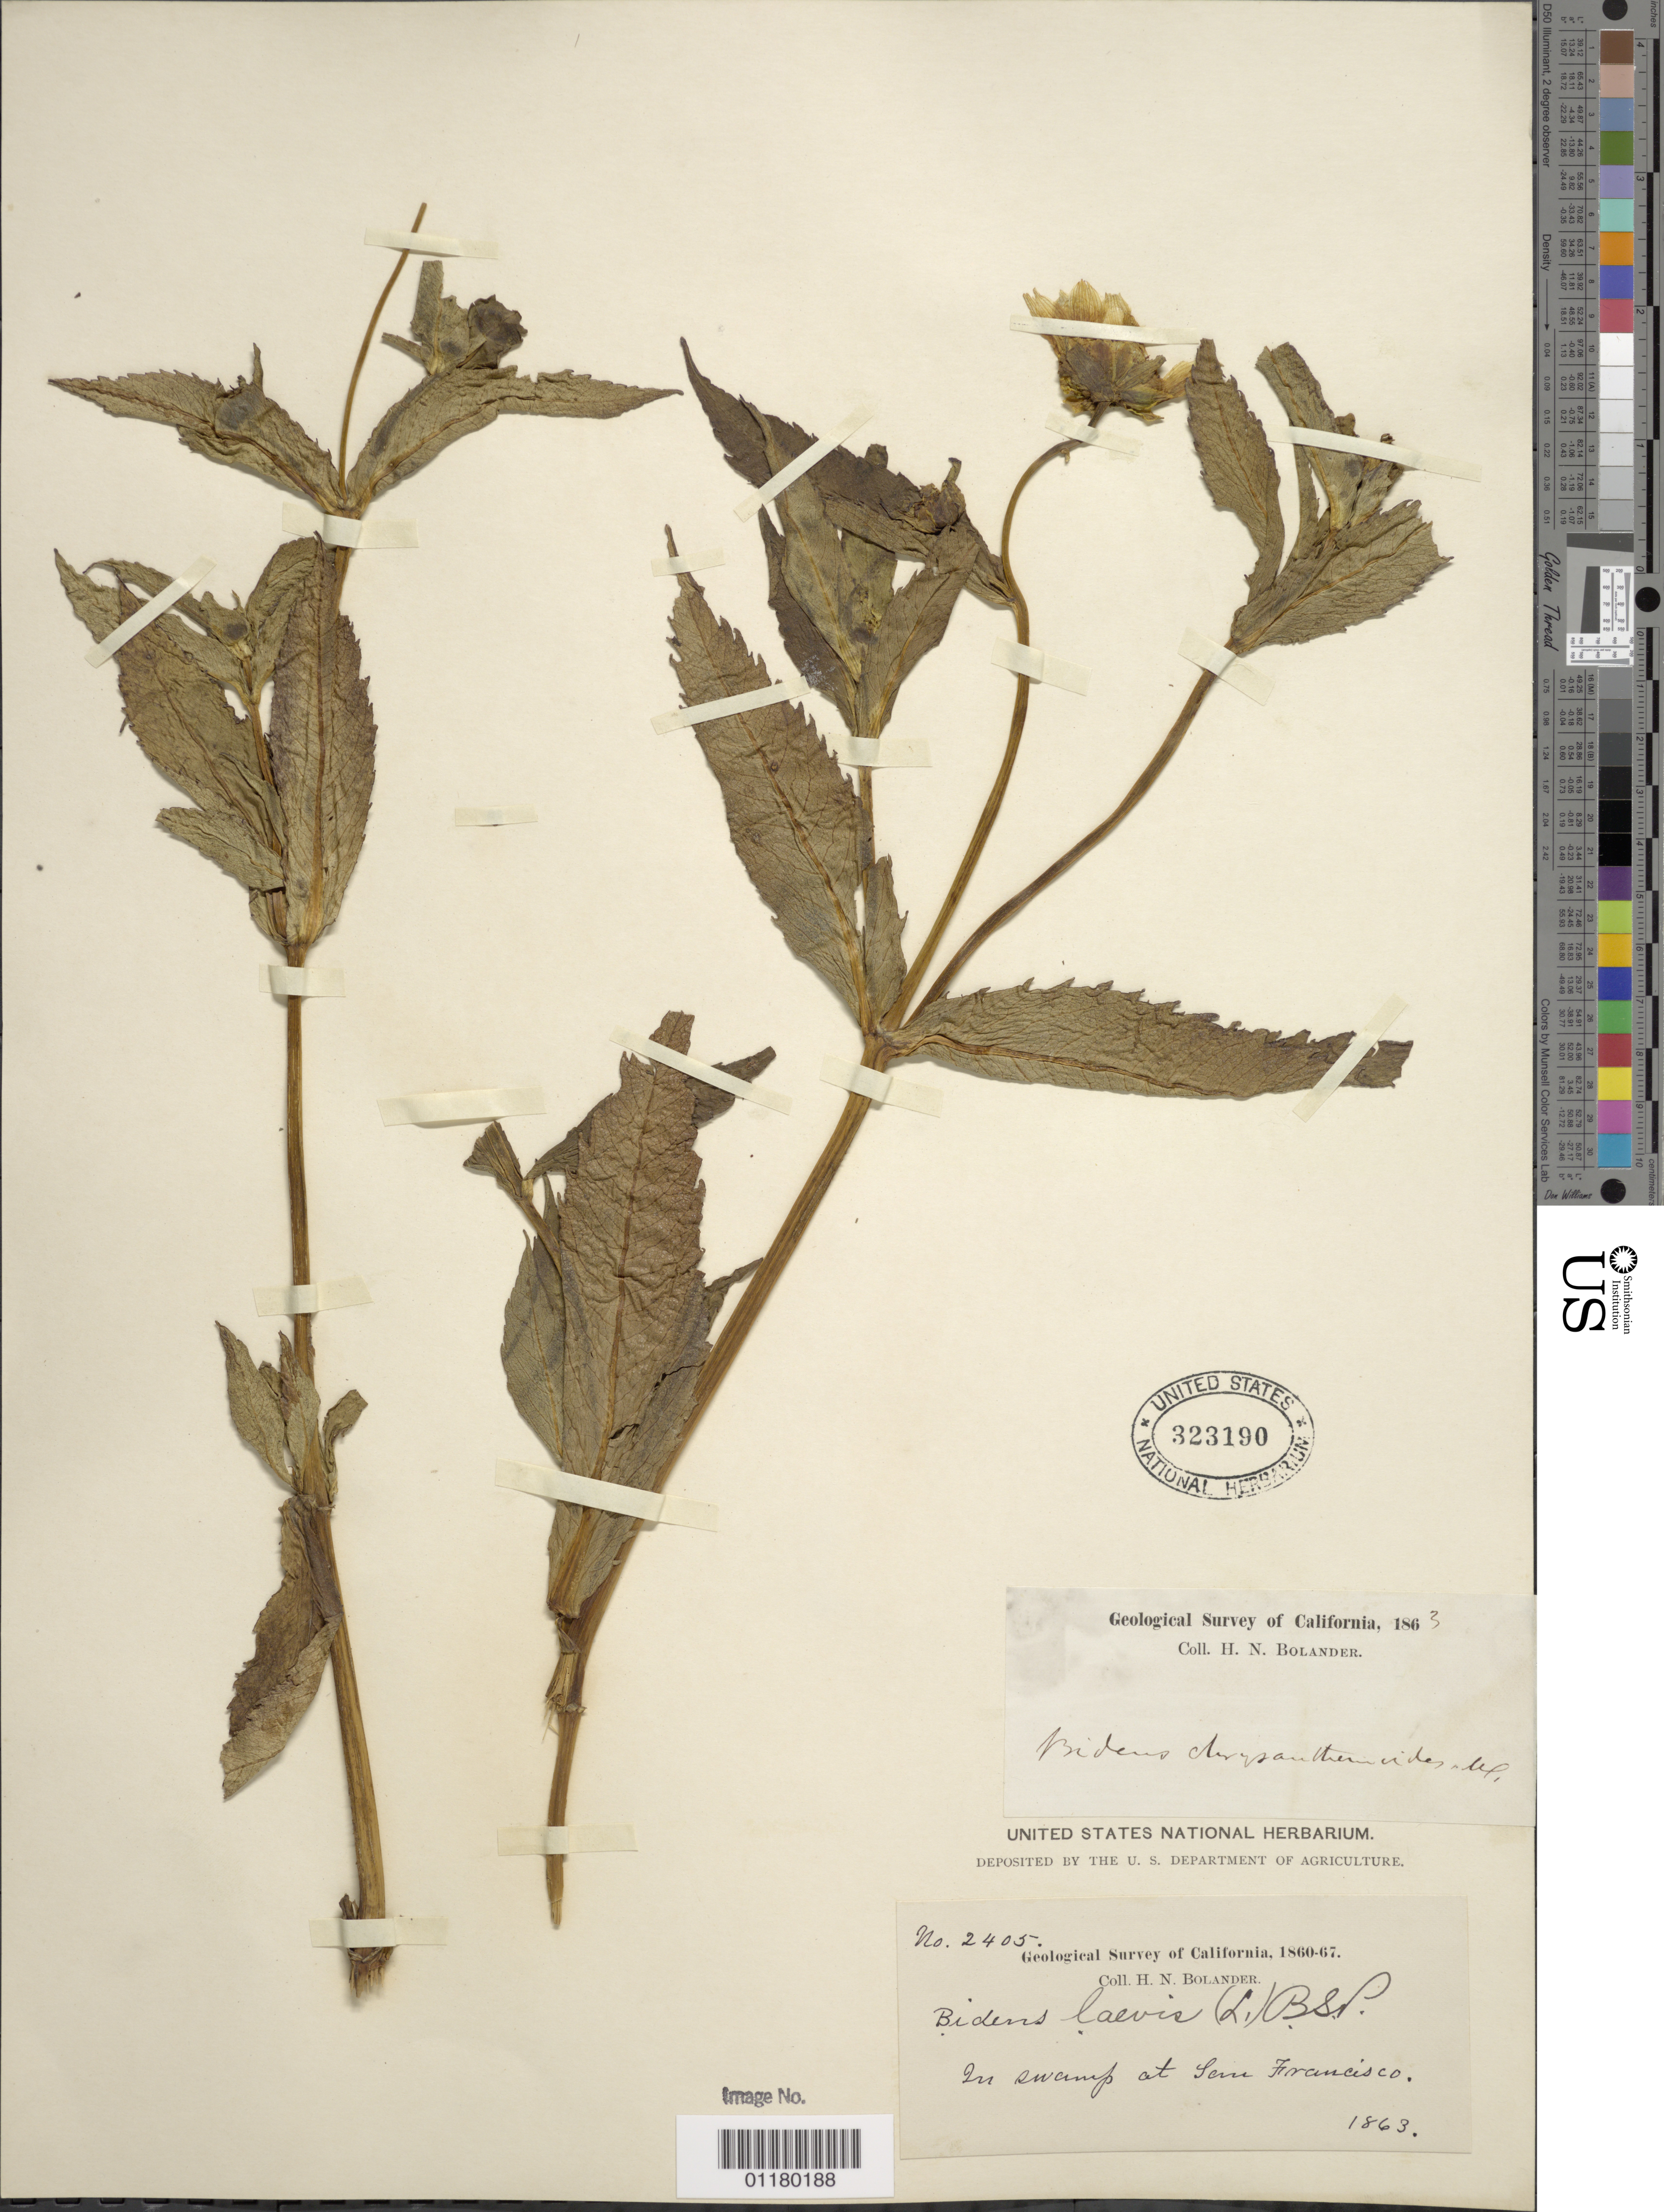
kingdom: Plantae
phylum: Tracheophyta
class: Magnoliopsida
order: Asterales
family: Asteraceae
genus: Bidens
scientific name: Bidens laevis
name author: (L.) Britton, Stearns & Poggenb.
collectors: H. Bolander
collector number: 2405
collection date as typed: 1863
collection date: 1863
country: United States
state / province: California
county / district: San Francisco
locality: In swamp at San Francisco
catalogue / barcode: US 323190